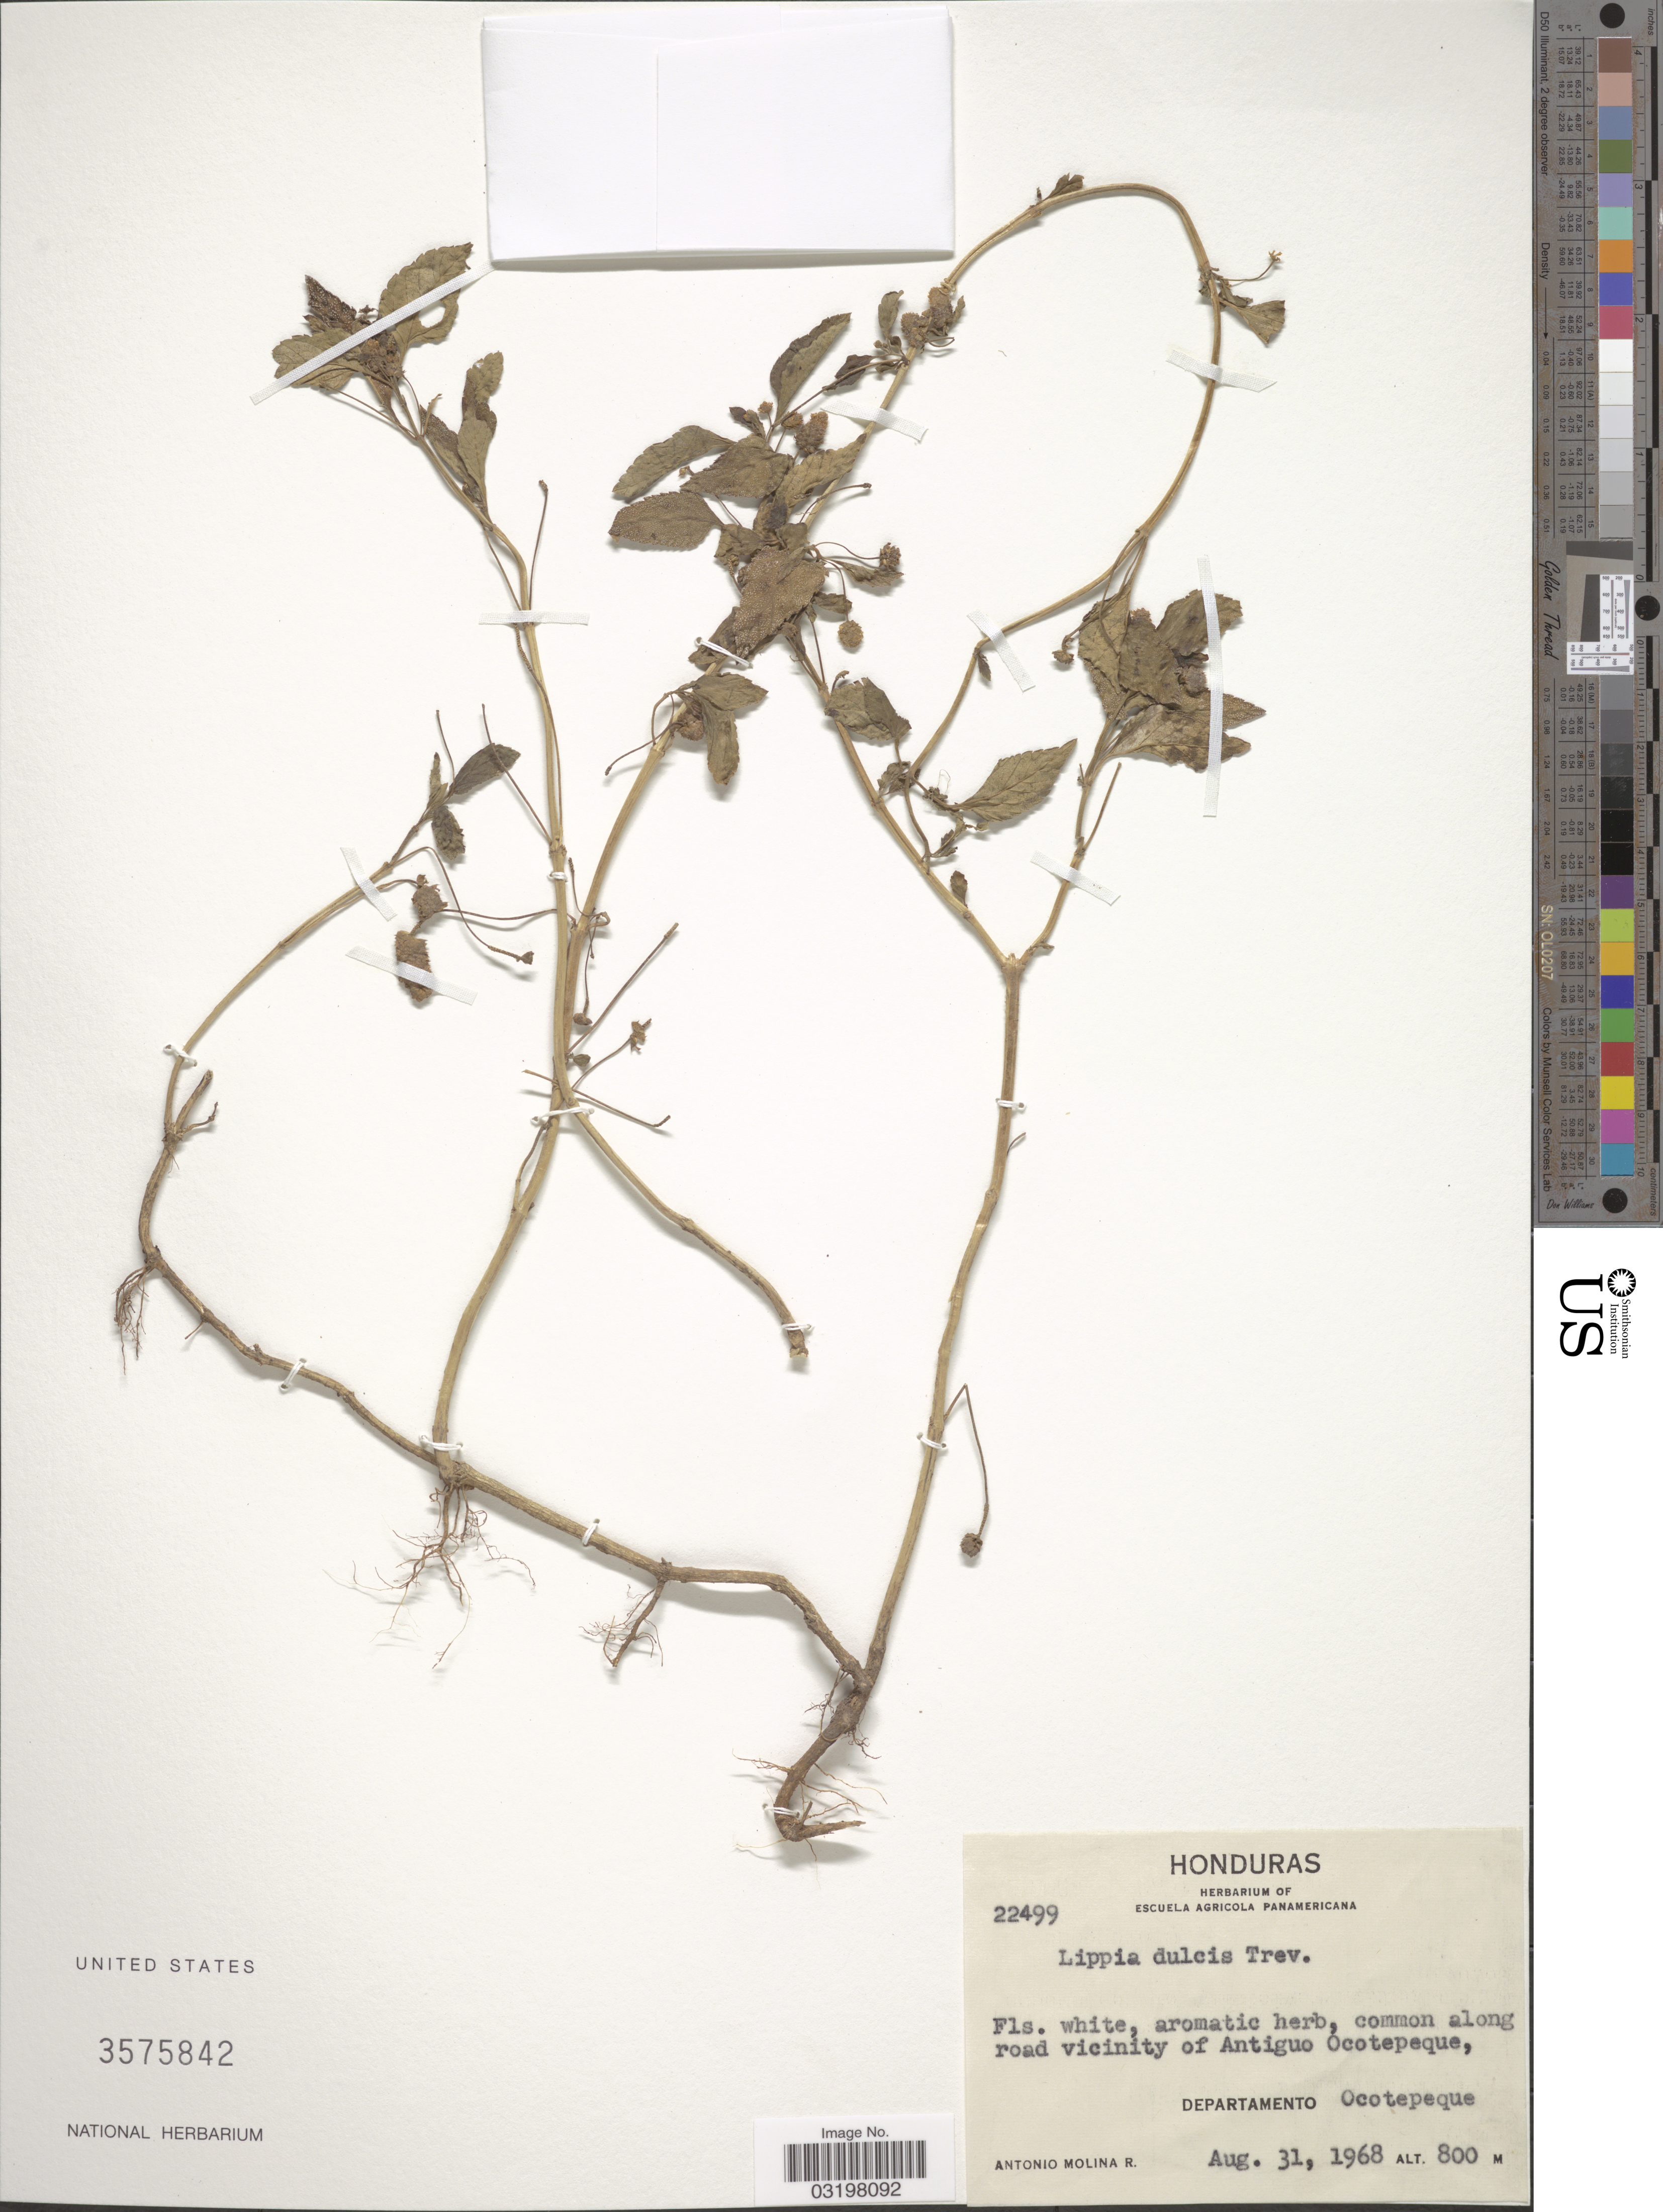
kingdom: Plantae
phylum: Tracheophyta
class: Magnoliopsida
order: Lamiales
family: Verbenaceae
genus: Lippia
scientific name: Lippia dulcis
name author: Trevis.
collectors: A. Molina R.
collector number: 22499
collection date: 1968-08-31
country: Honduras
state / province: Ocotepeque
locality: Common along road vicinity of Antiguo Ocotepeque. Departamento Ocotepeque.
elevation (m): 800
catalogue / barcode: US 3575842